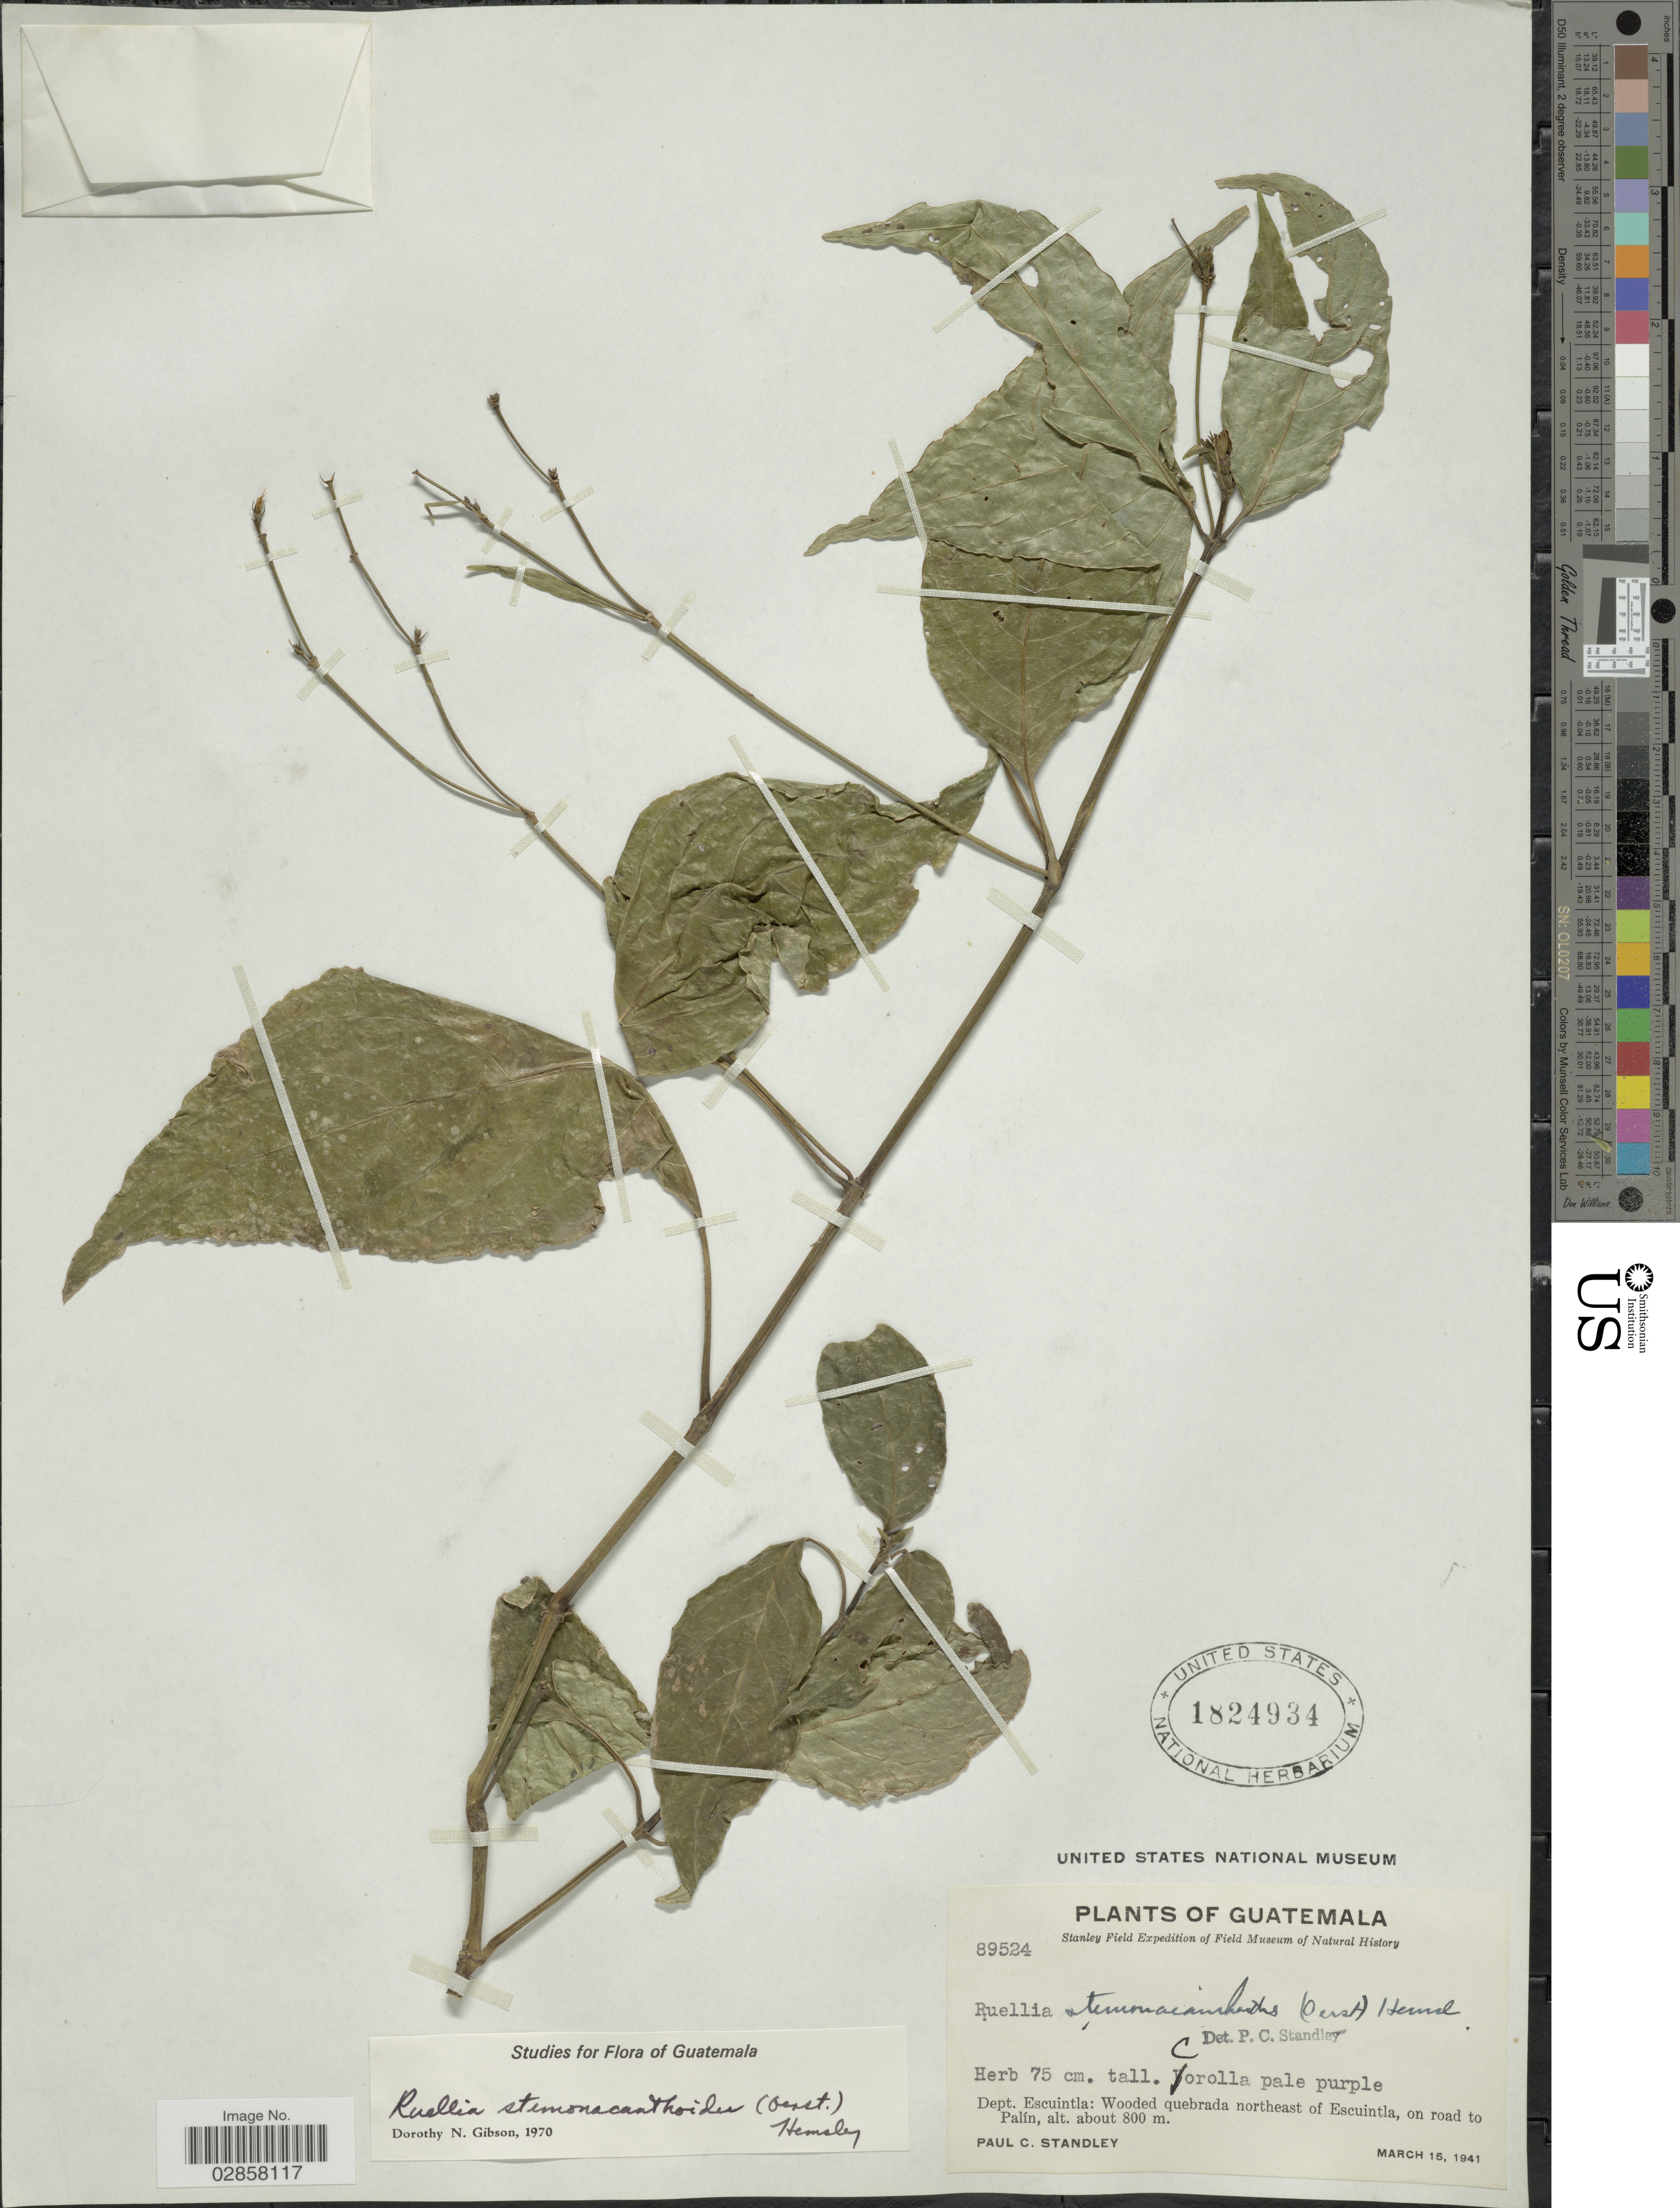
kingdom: Plantae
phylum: Tracheophyta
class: Magnoliopsida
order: Lamiales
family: Acanthaceae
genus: Ruellia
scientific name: Ruellia stemonacanthoides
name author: (Oerst.) Hemsl.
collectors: P. C. Standley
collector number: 89524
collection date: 1941-03-15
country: Guatemala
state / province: Escuintla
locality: Dept. Escuintla: Wooded quebrada northeast of Escuintla, on road to Palín.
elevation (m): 800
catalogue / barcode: US 1824934